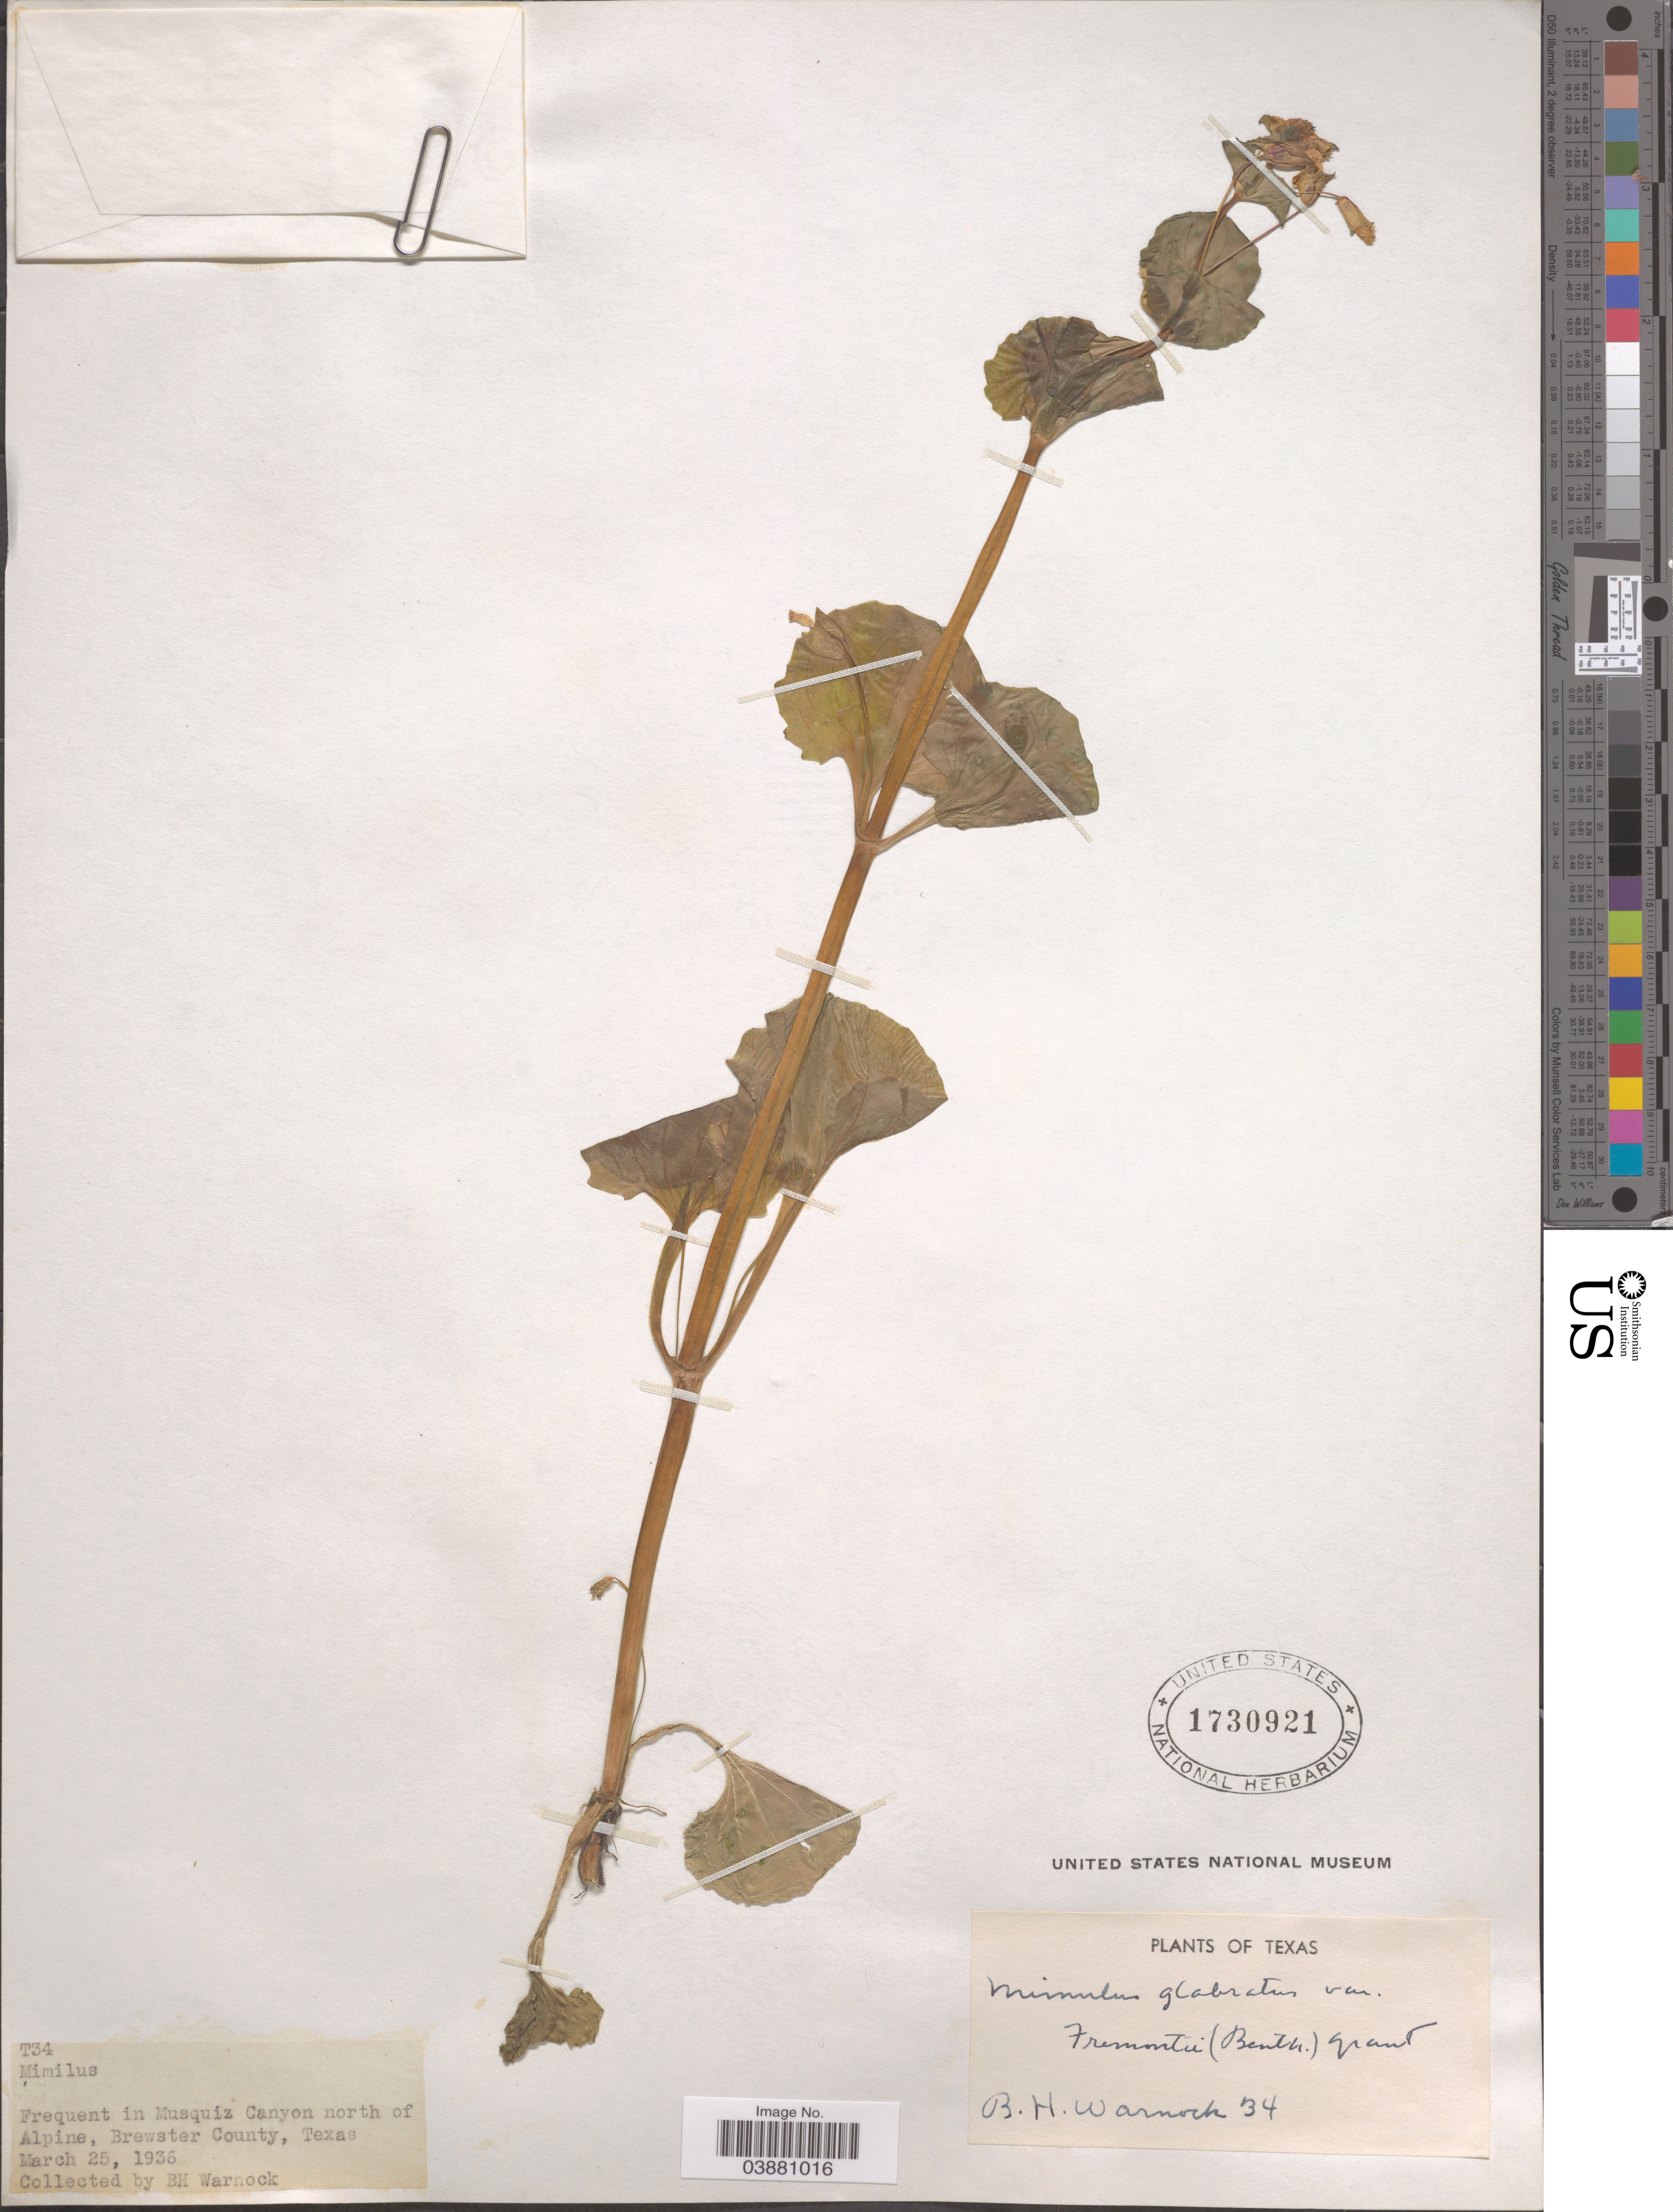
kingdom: Plantae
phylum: Tracheophyta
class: Magnoliopsida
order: Lamiales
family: Phrymaceae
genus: Mimulus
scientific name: Mimulus glabratus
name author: Kunth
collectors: B. H. Warnock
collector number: T34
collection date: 1936-03-25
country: United States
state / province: Texas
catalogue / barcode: US 1730921